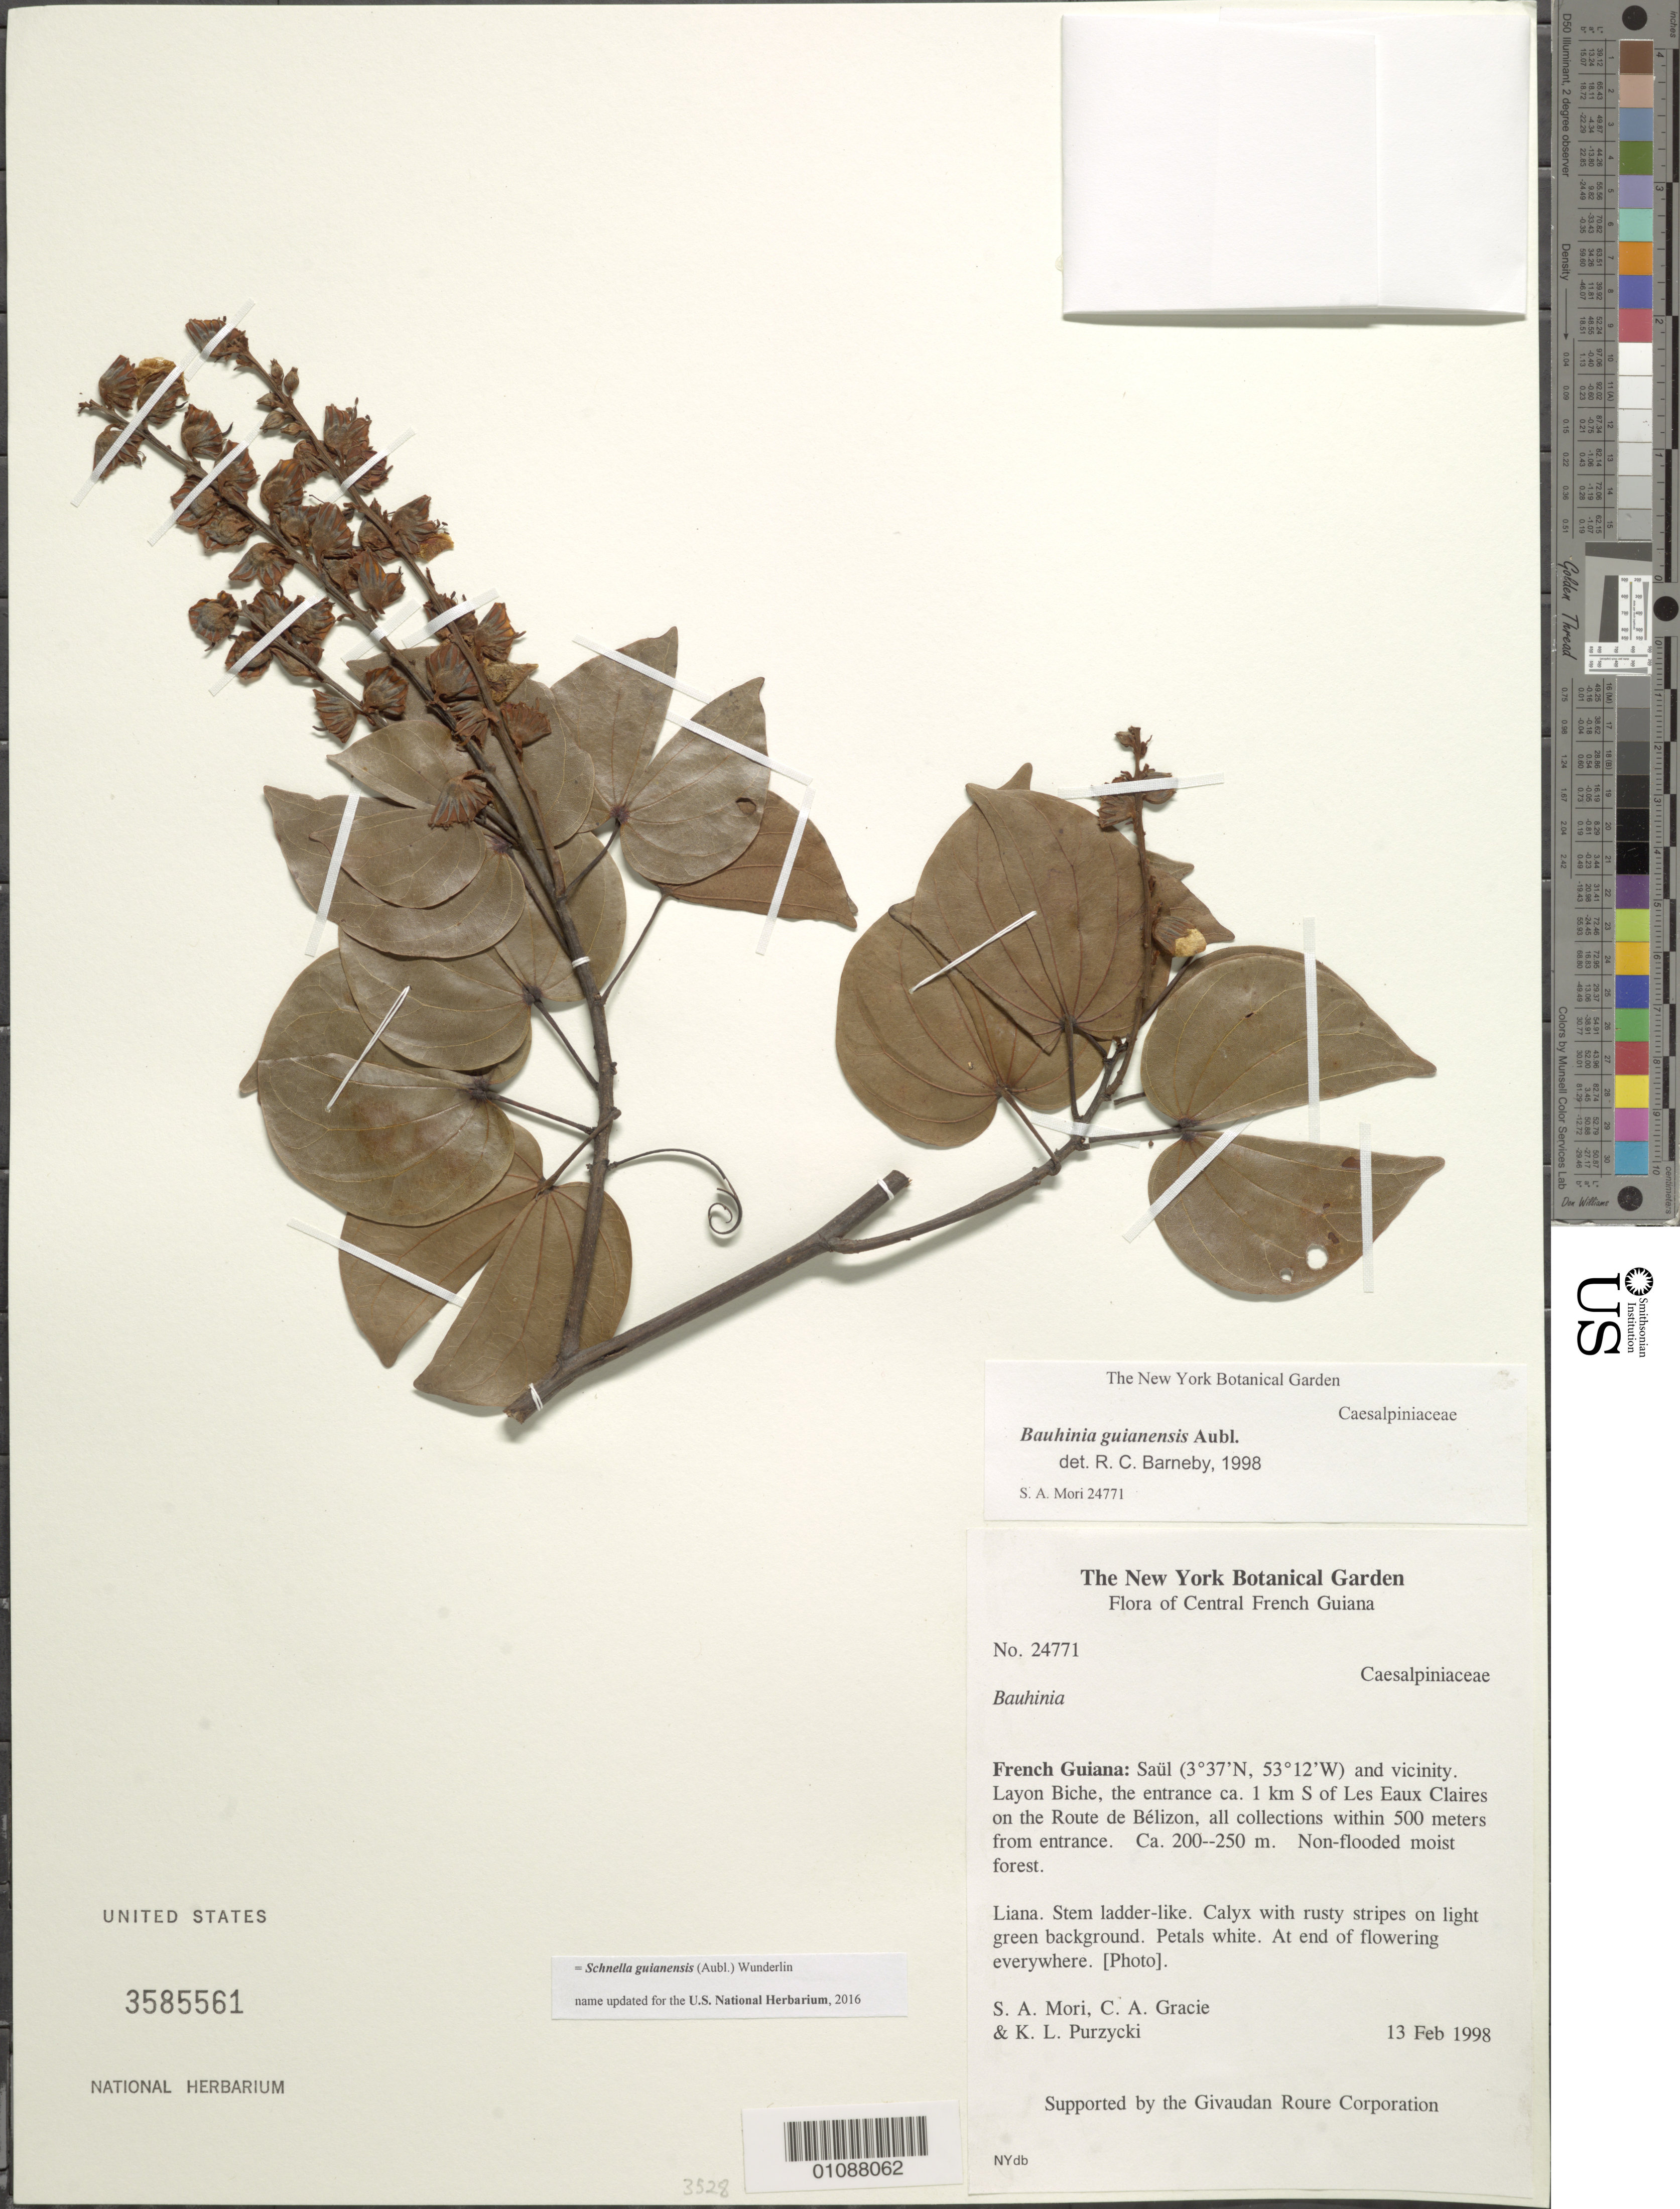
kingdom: Plantae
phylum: Tracheophyta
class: Magnoliopsida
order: Fabales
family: Fabaceae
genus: Schnella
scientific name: Schnella guianensis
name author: (Aubl.) Wunderlin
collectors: S. Mori, C. A. Gracie & K. Purzycki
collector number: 24771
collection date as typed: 13-Feb-98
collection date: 1998-02-13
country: French Guiana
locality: Saül and vic., Layon Biche, the entrace ca 1km S of Les Eaux Claires on the Route de Bélizon, all collection within 500m from entrance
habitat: Non-flooded moist forest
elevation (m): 200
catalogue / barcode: US 3585561